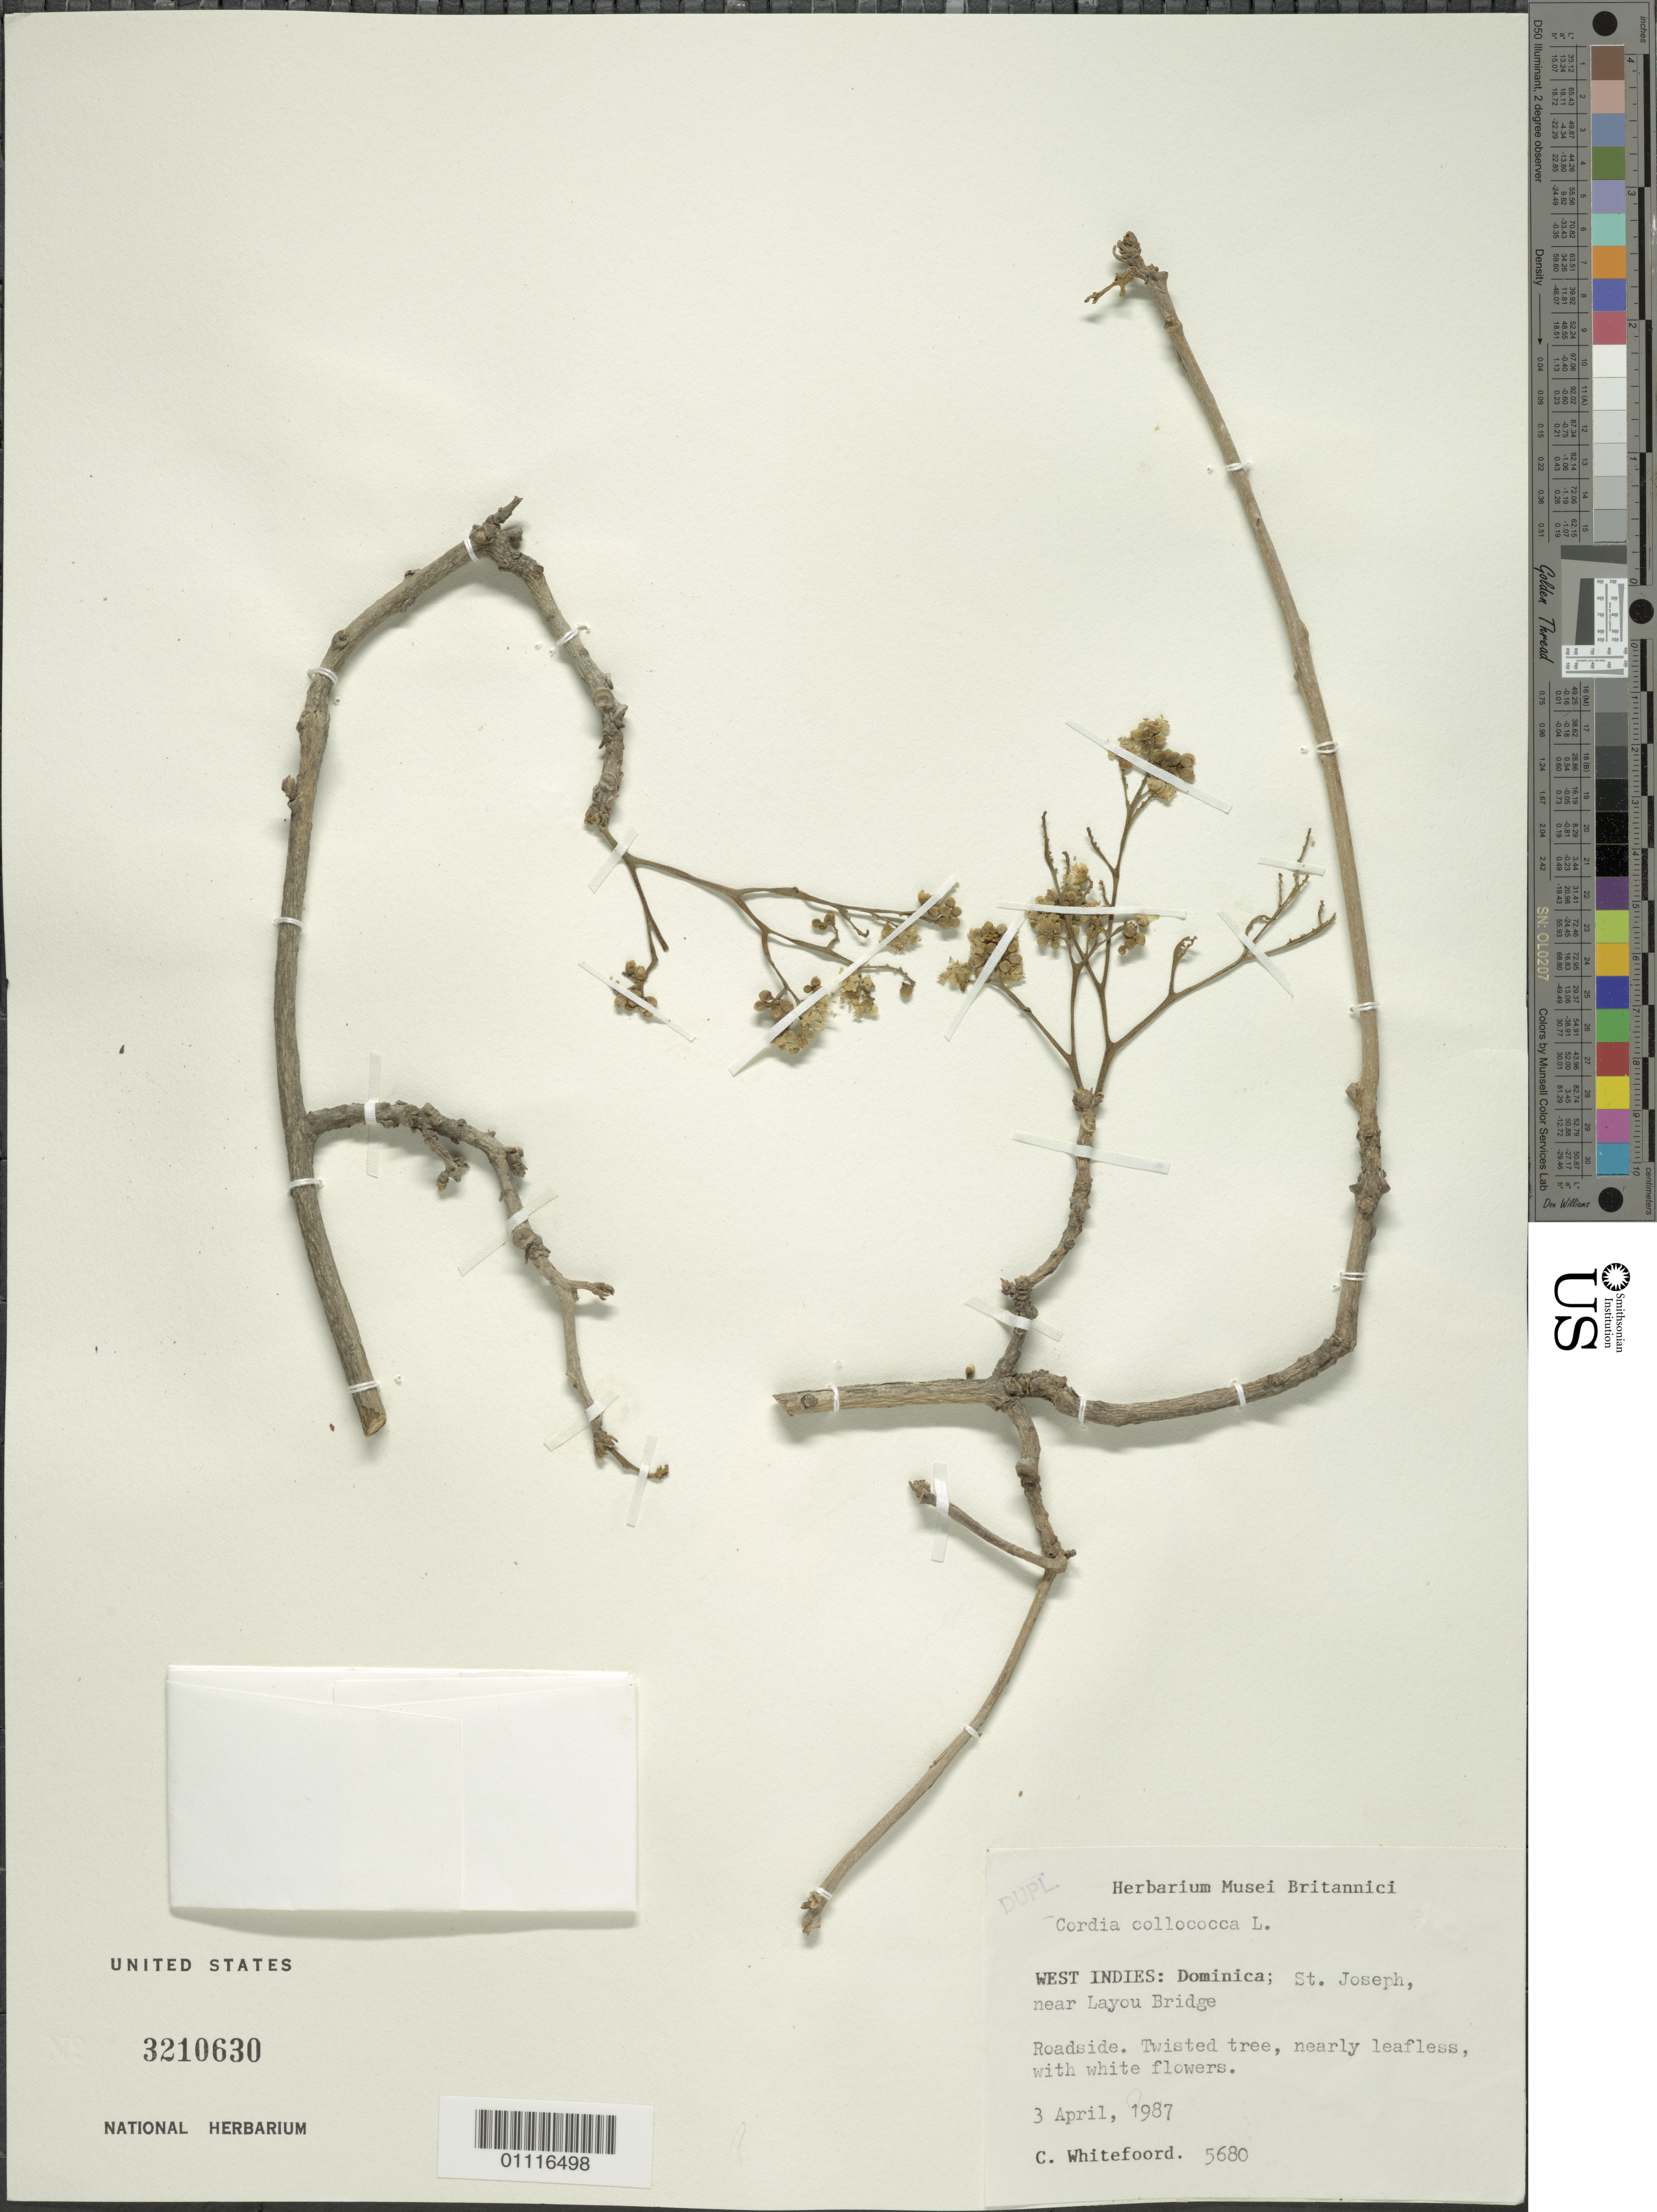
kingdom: Plantae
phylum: Tracheophyta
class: Magnoliopsida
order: Boraginales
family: Cordiaceae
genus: Cordia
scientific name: Cordia collococca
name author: L.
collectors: C. Whitefoord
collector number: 5680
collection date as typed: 03 Apr 1987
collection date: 1987-04-03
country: Dominica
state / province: St. Joseph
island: Dominica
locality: Near Layou Bridge. Roadside.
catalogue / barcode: US 3210630